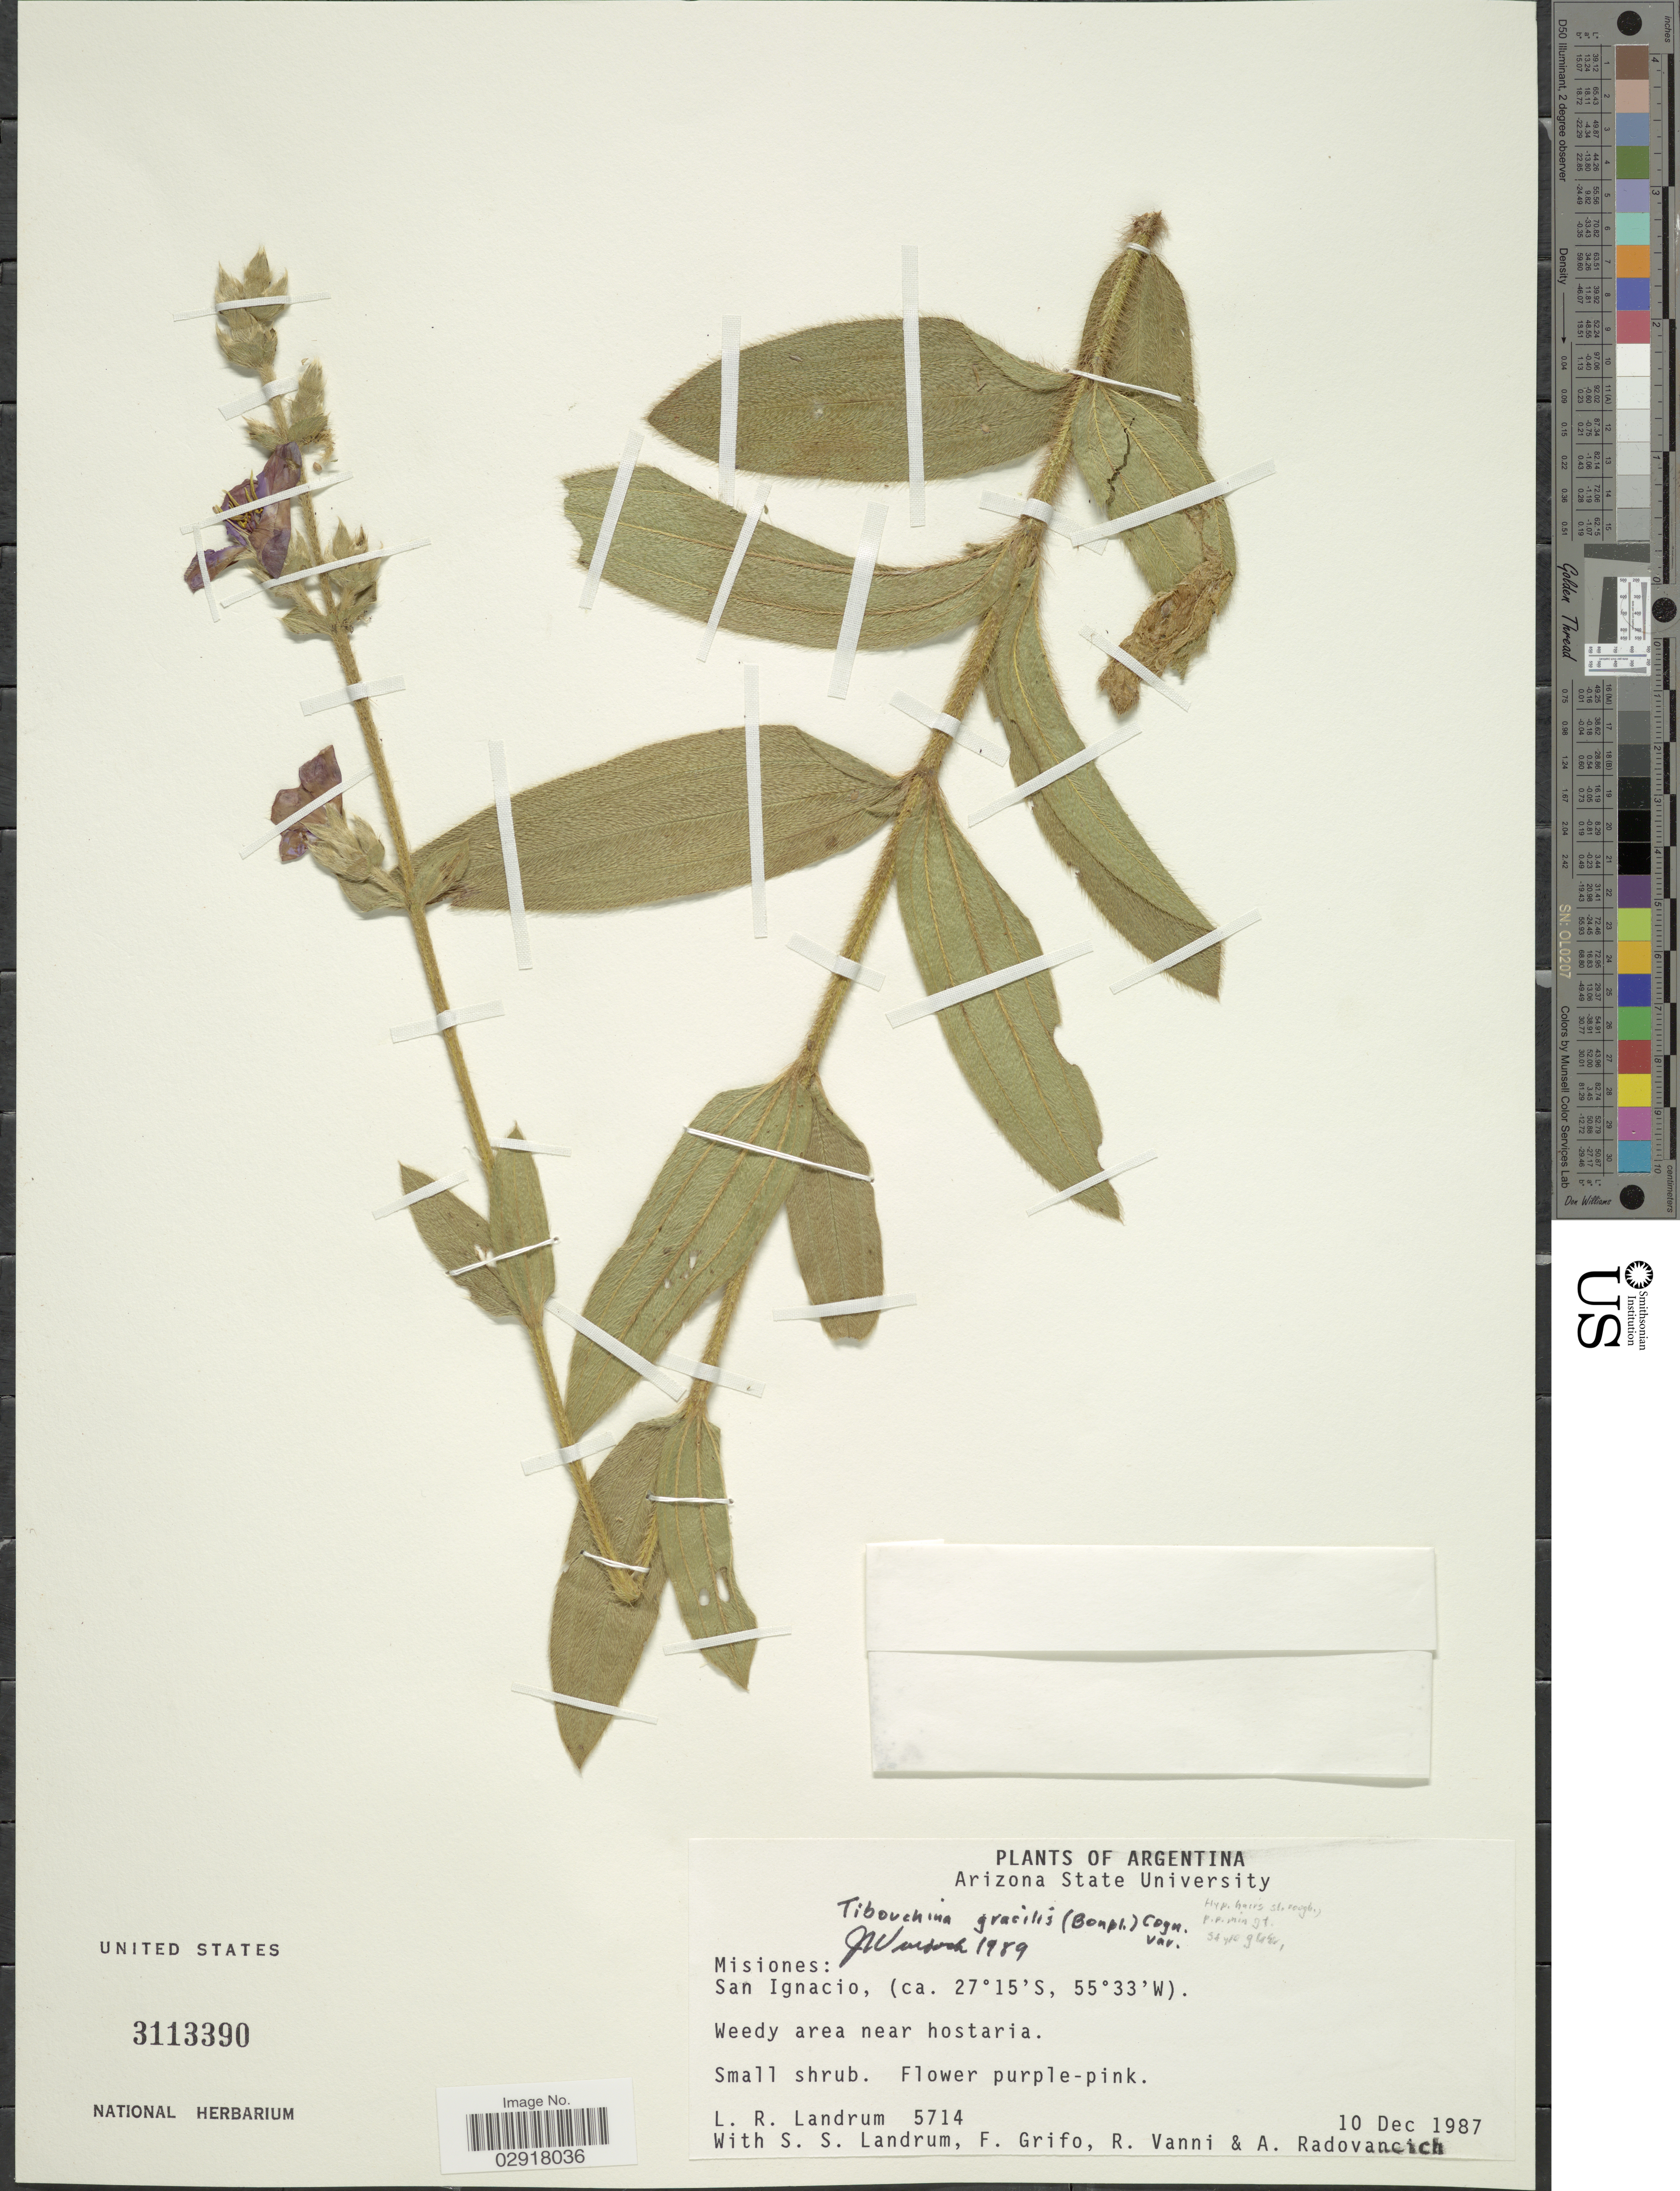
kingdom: Plantae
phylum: Tracheophyta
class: Magnoliopsida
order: Myrtales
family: Melastomataceae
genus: Chaetogastra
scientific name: Chaetogastra gracilis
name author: (Bonpl.) DC.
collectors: L. R. Landrum, S. Landrum, F. Grifo, R. Vanni & A. Radovancich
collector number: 5714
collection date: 1987-12-10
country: Argentina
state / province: Misiones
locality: San Ignacio.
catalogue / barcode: US 3113390